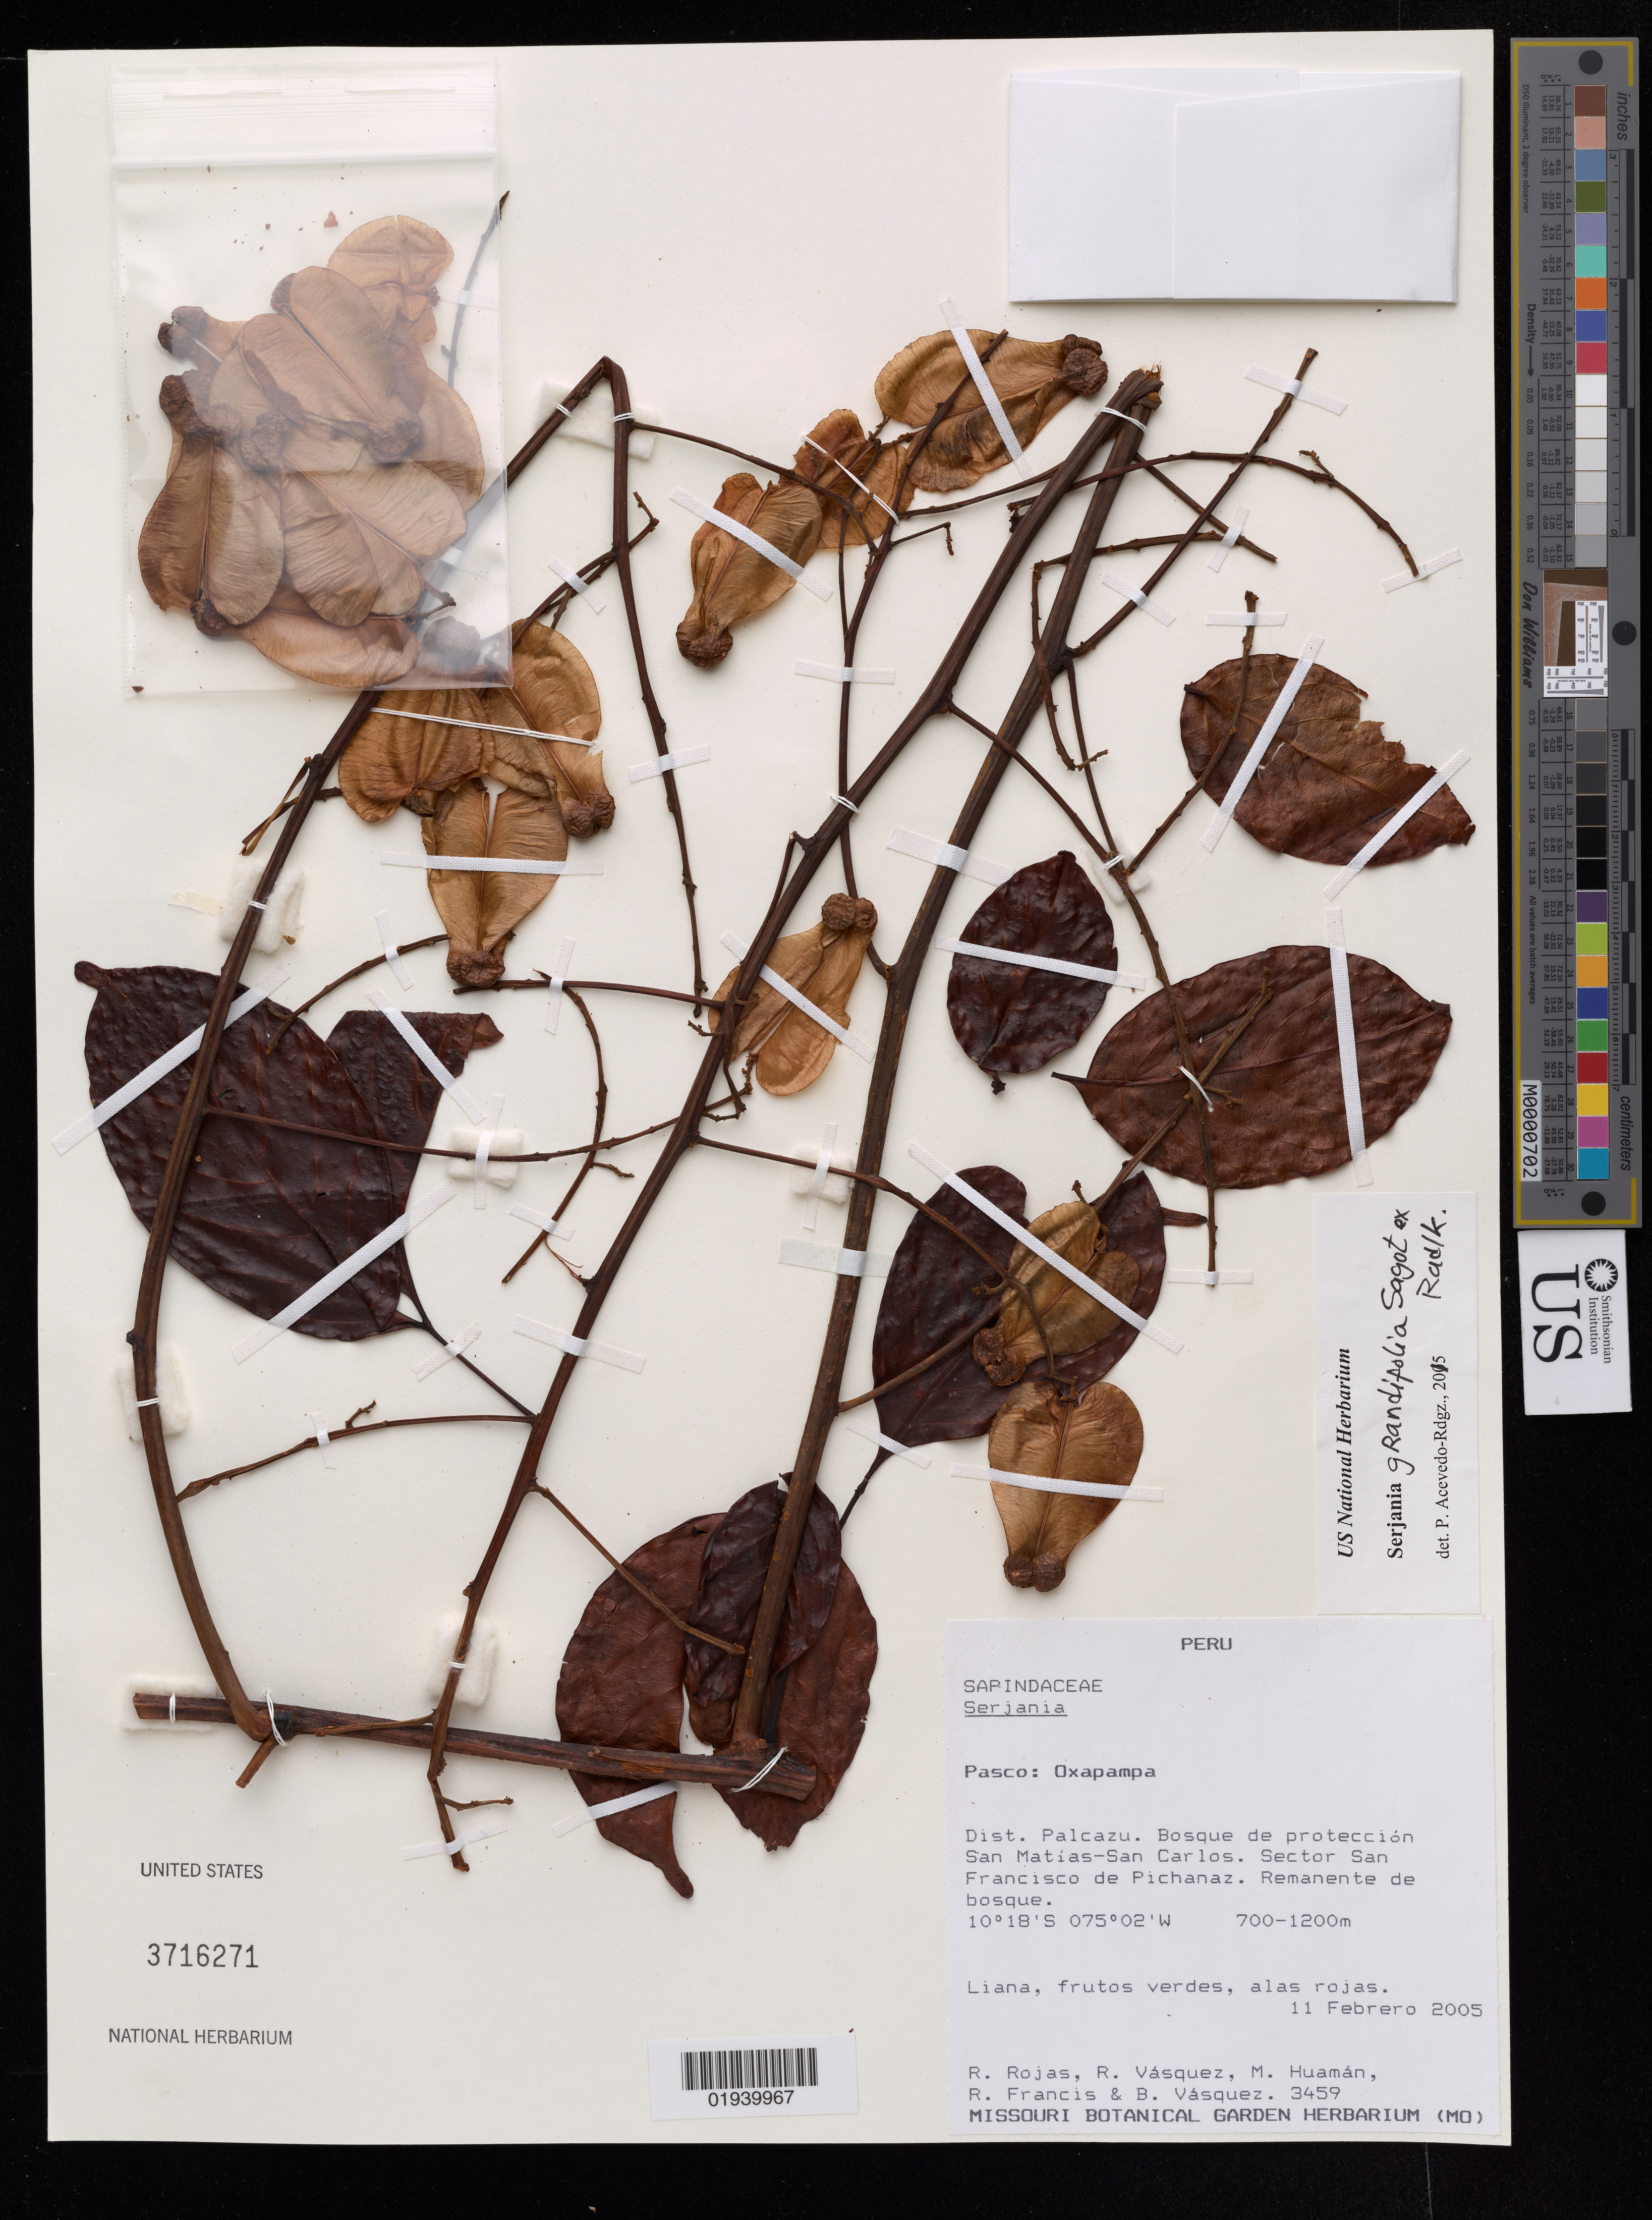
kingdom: Plantae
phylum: Tracheophyta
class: Magnoliopsida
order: Sapindales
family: Sapindaceae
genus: Serjania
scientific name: Serjania grandifolia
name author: Sagot ex Radlk.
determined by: Acevedo-Rodriguez, P., (US), Smithsonian Institution - National Museum of Natural History (UNITED STATES)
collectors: R. Rojas, R. Vásquez M., M. Huamán, R. Francis & B. Vasquez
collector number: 3459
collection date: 2005-02-11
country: Peru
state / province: Pasco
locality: Oxapampa. Dist. Palcazu. Bosque de protección San Matías-San Carlos. Sector San Francisco de Pichanaz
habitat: Remanente de bosque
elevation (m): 700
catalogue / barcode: US 3716271